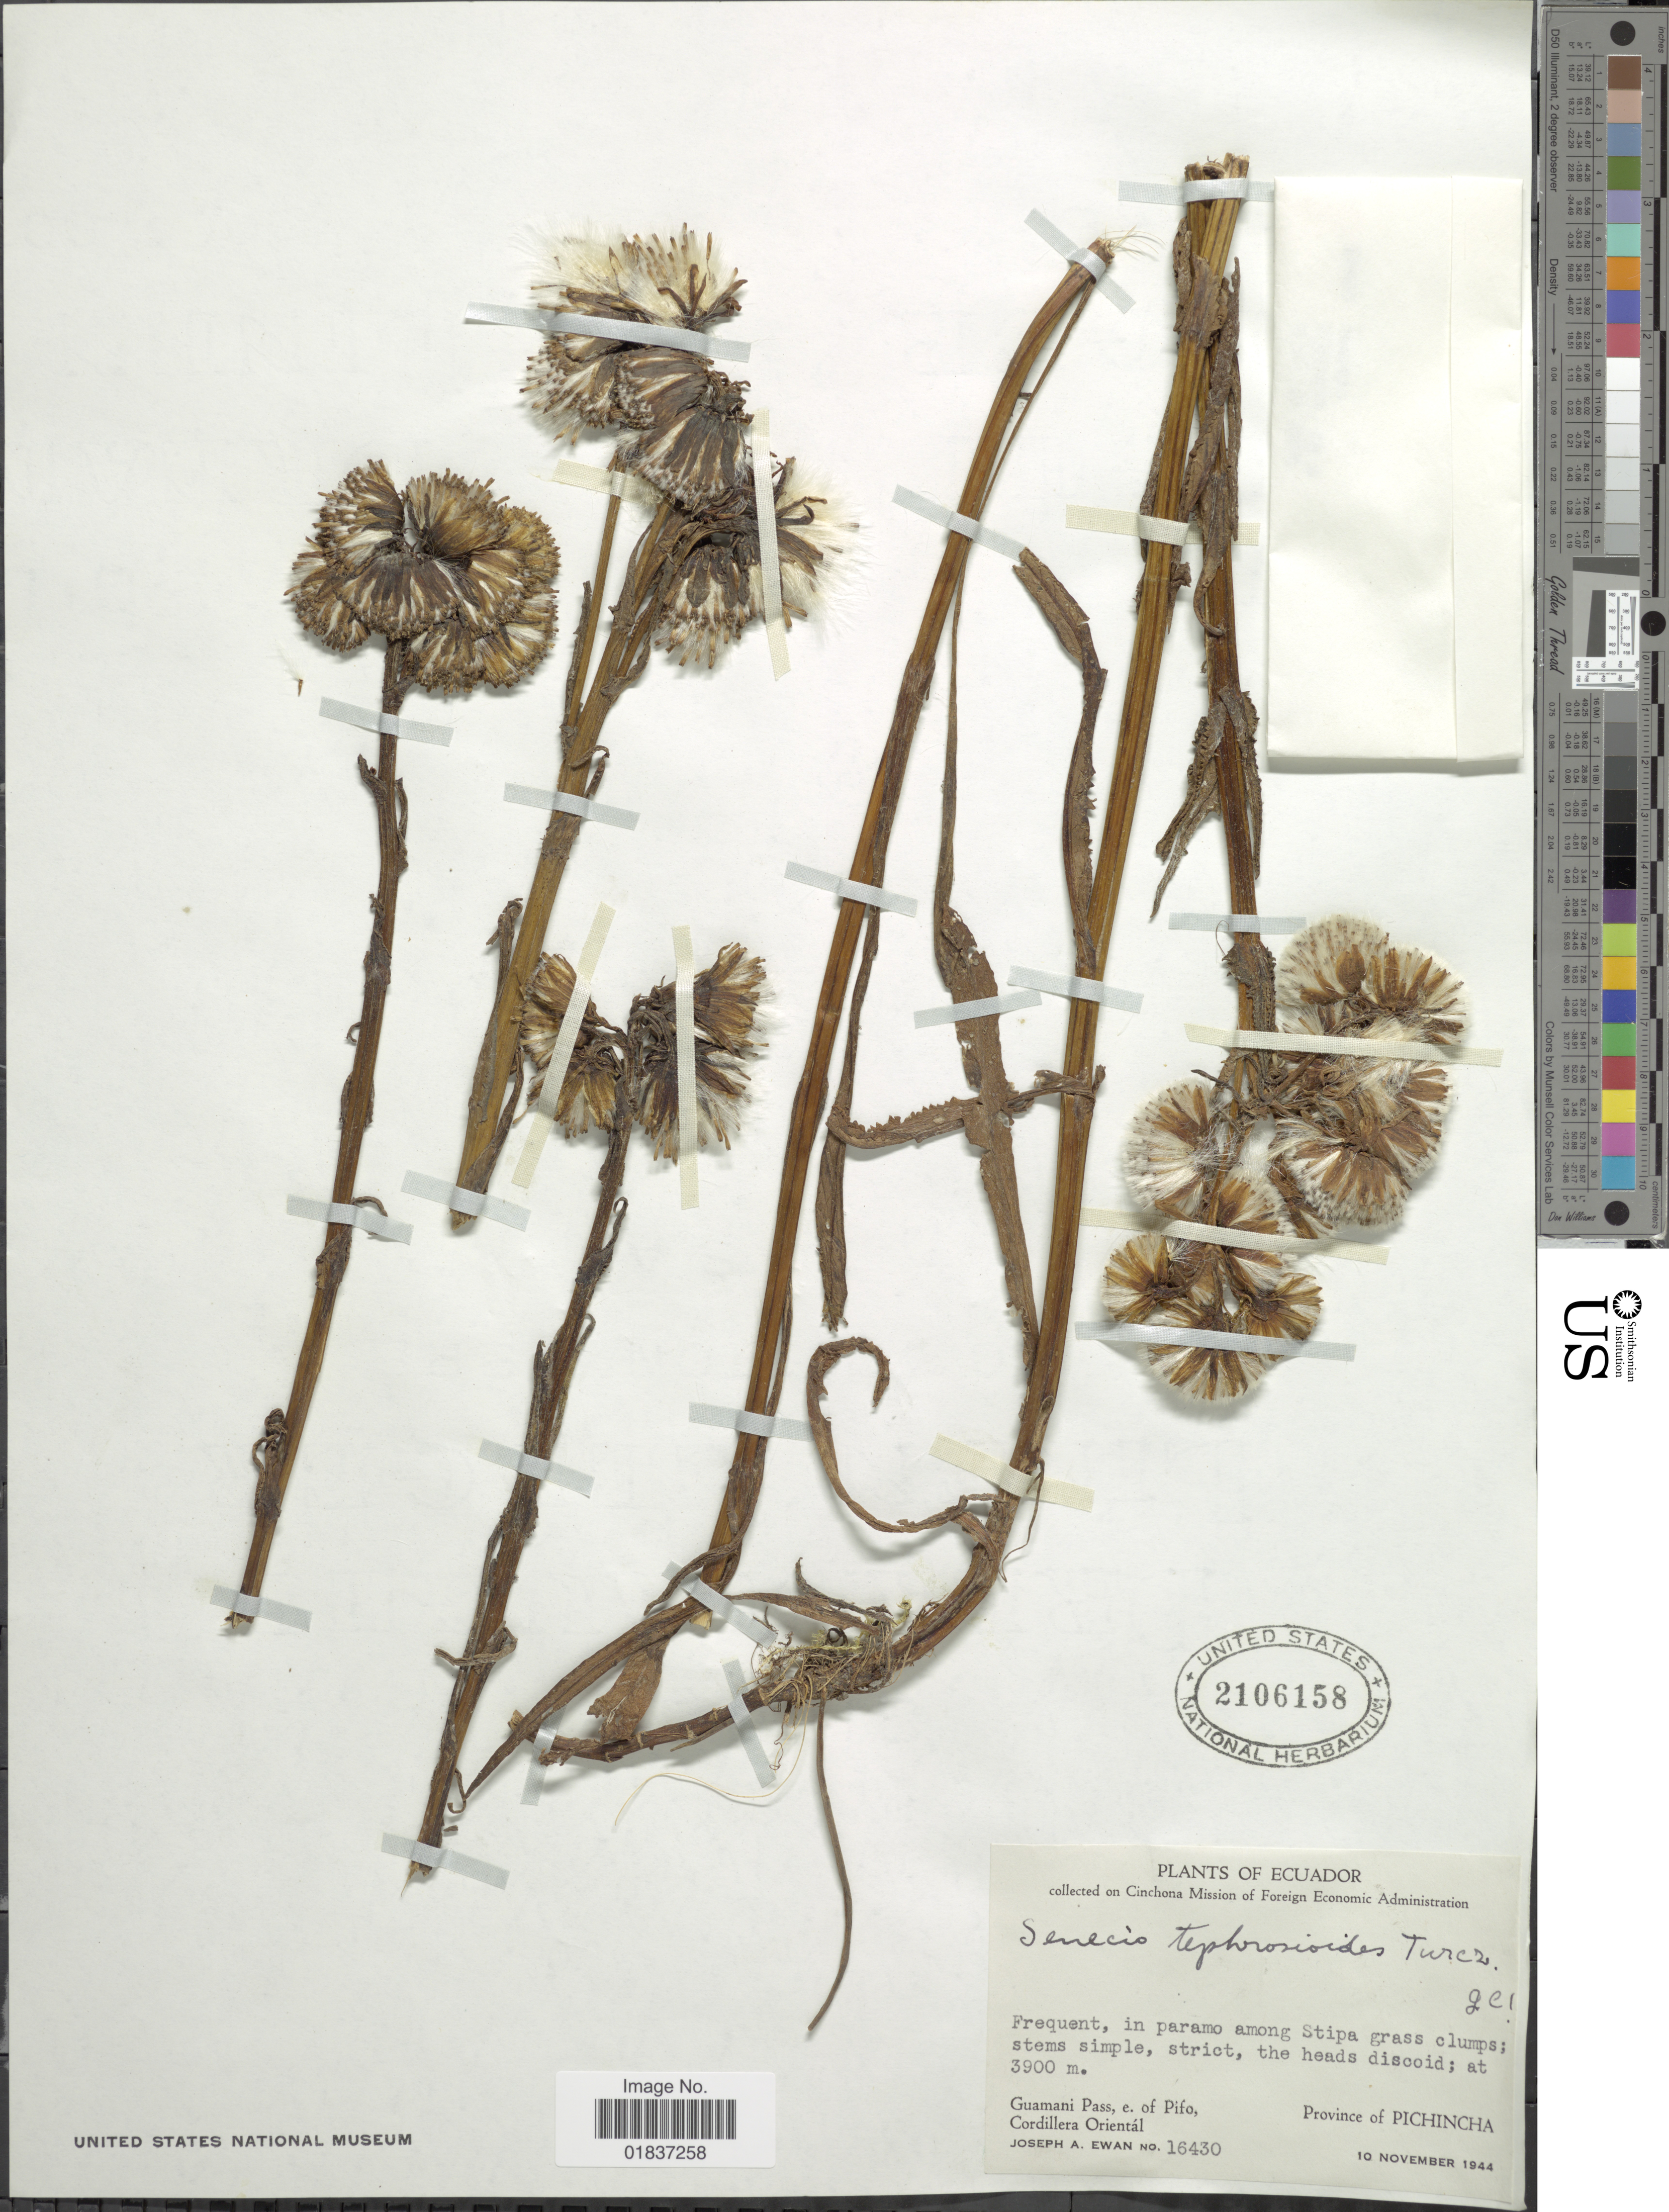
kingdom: Plantae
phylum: Tracheophyta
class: Magnoliopsida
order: Asterales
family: Asteraceae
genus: Senecio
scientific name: Senecio tephrosioides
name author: Turcz.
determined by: Salomon, Luciana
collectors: J. A. Ewan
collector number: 16430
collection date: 1944-11-10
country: Ecuador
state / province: Pichincha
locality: Guamani Pass, e. of Pifo. Cordillera Oriental. Province of Pichincha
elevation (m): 3900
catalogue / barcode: US 2106158